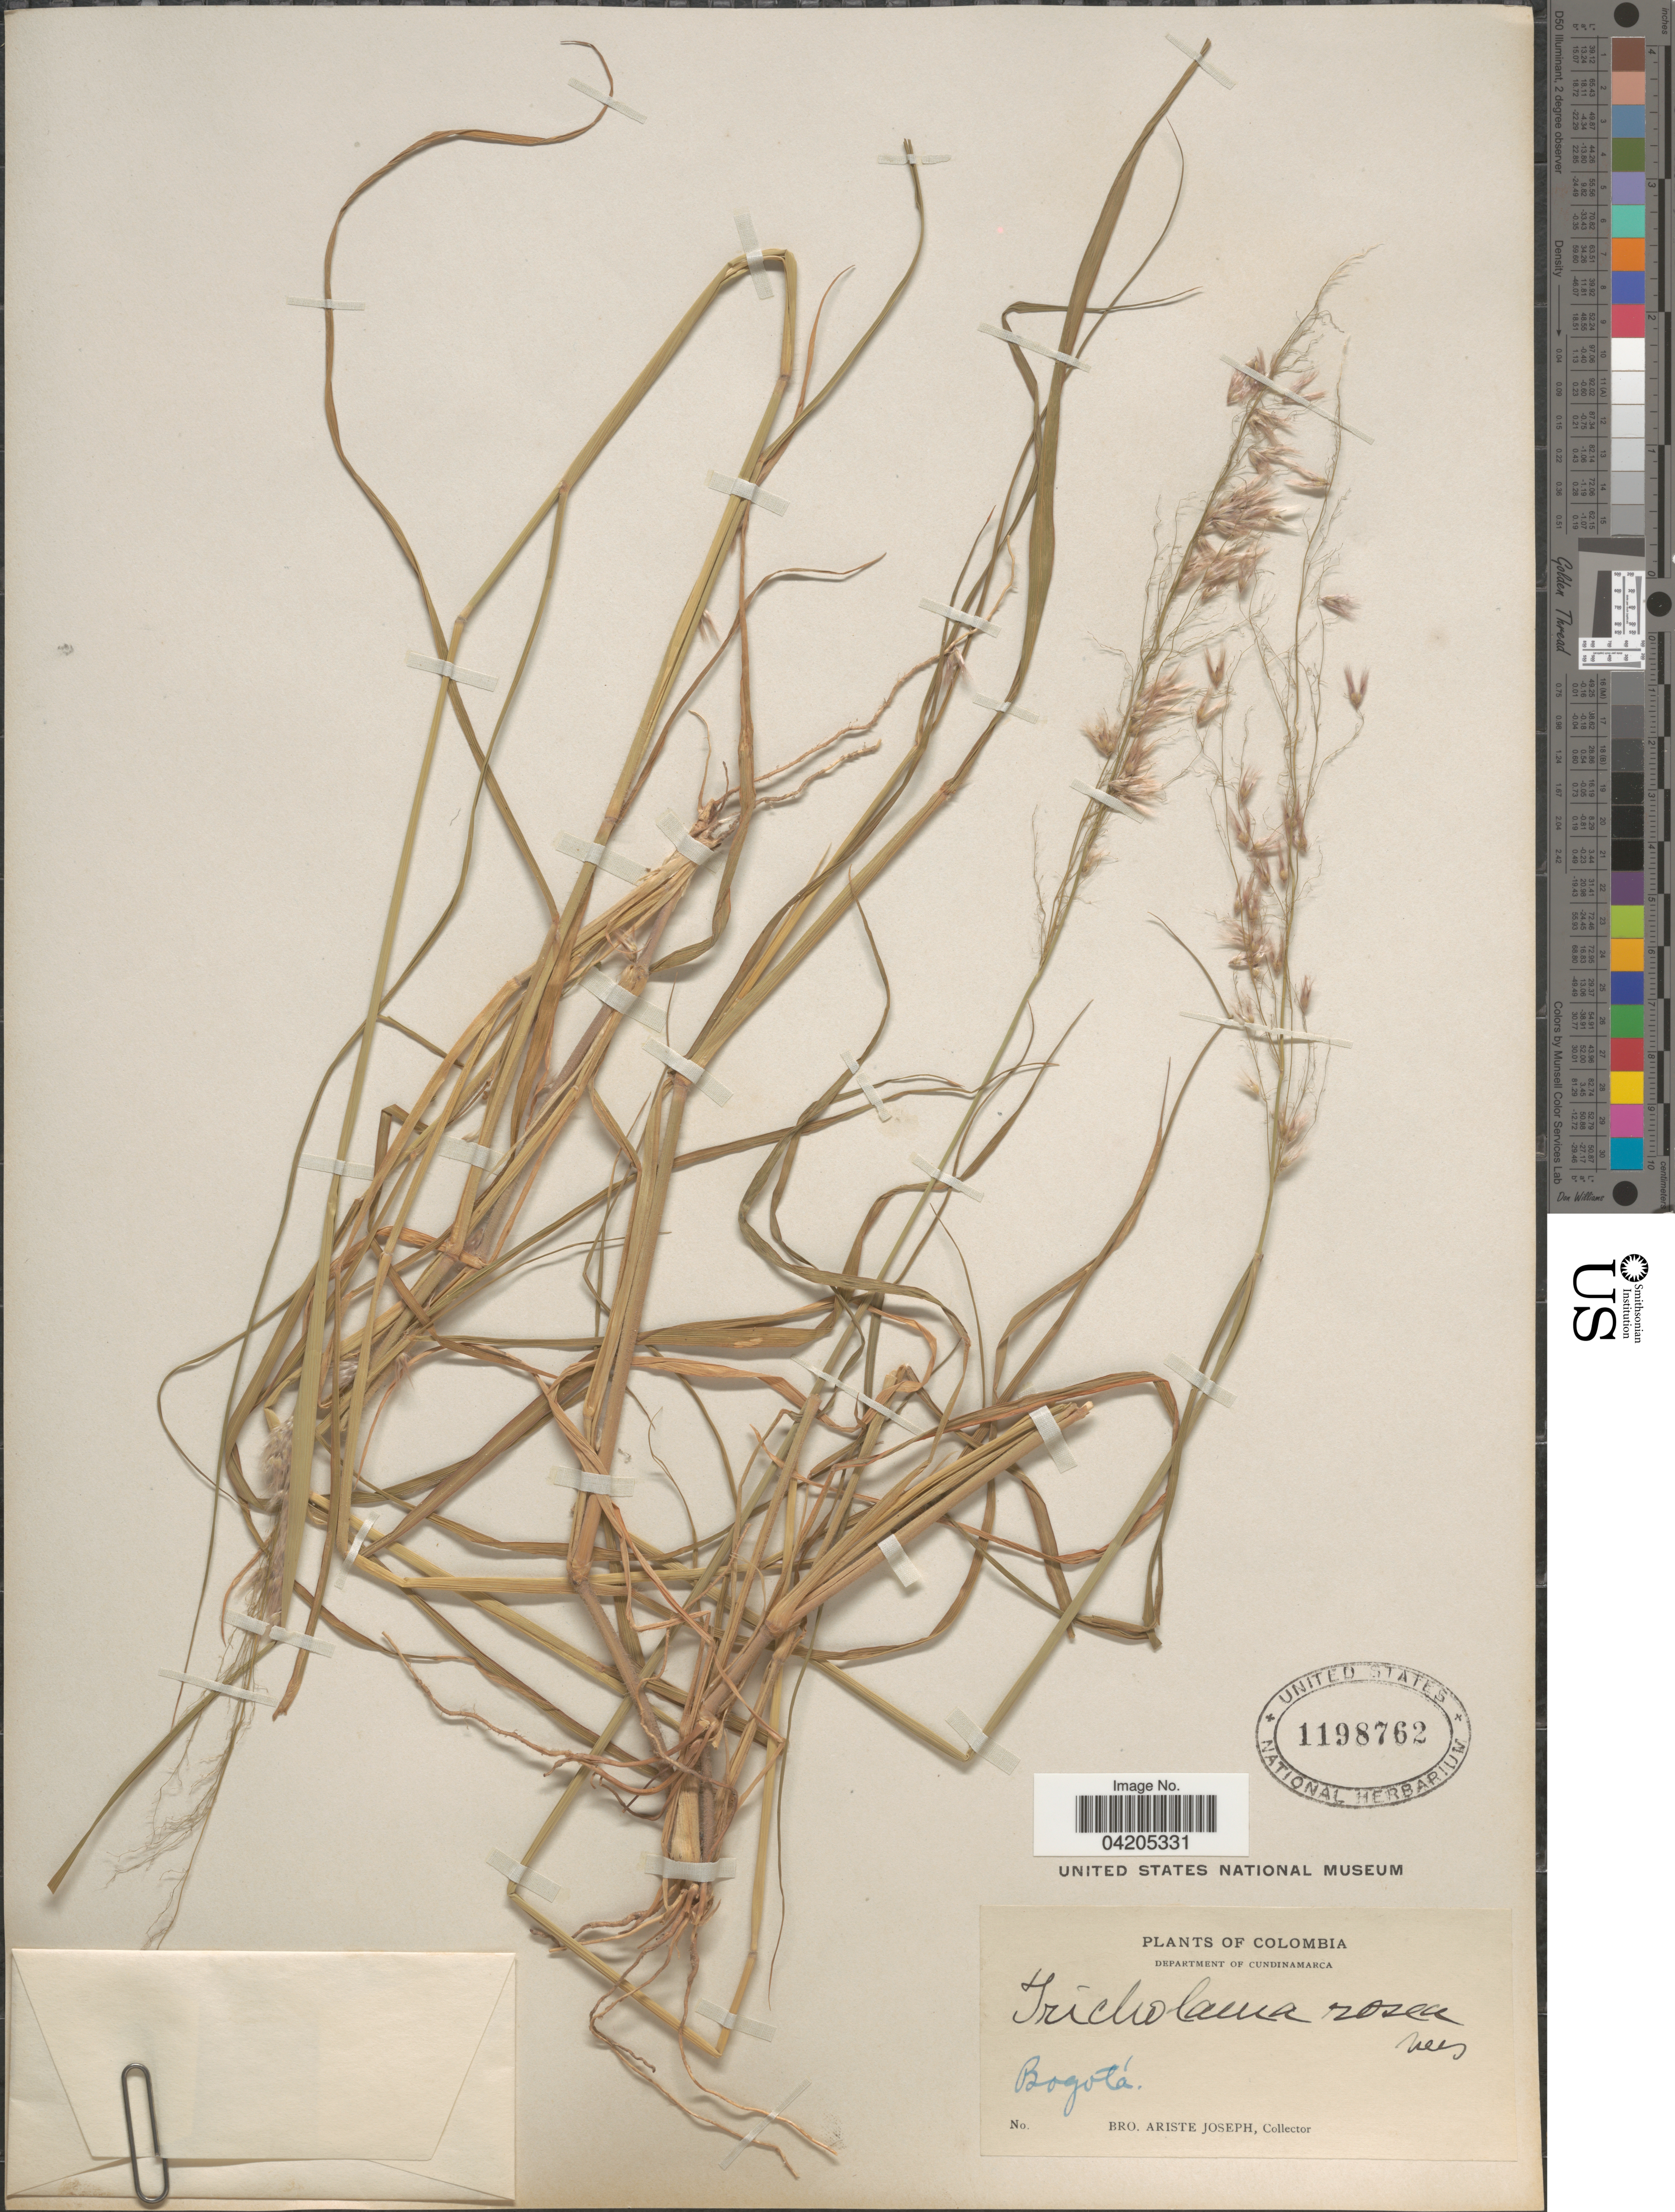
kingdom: Plantae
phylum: Tracheophyta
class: Liliopsida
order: Poales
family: Poaceae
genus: Melinis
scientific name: Melinis repens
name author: (Willd.) Zizka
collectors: Bro. Ariste-Joseph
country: Colombia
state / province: Cundinamarca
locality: Bogotá.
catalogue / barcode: US 1198762